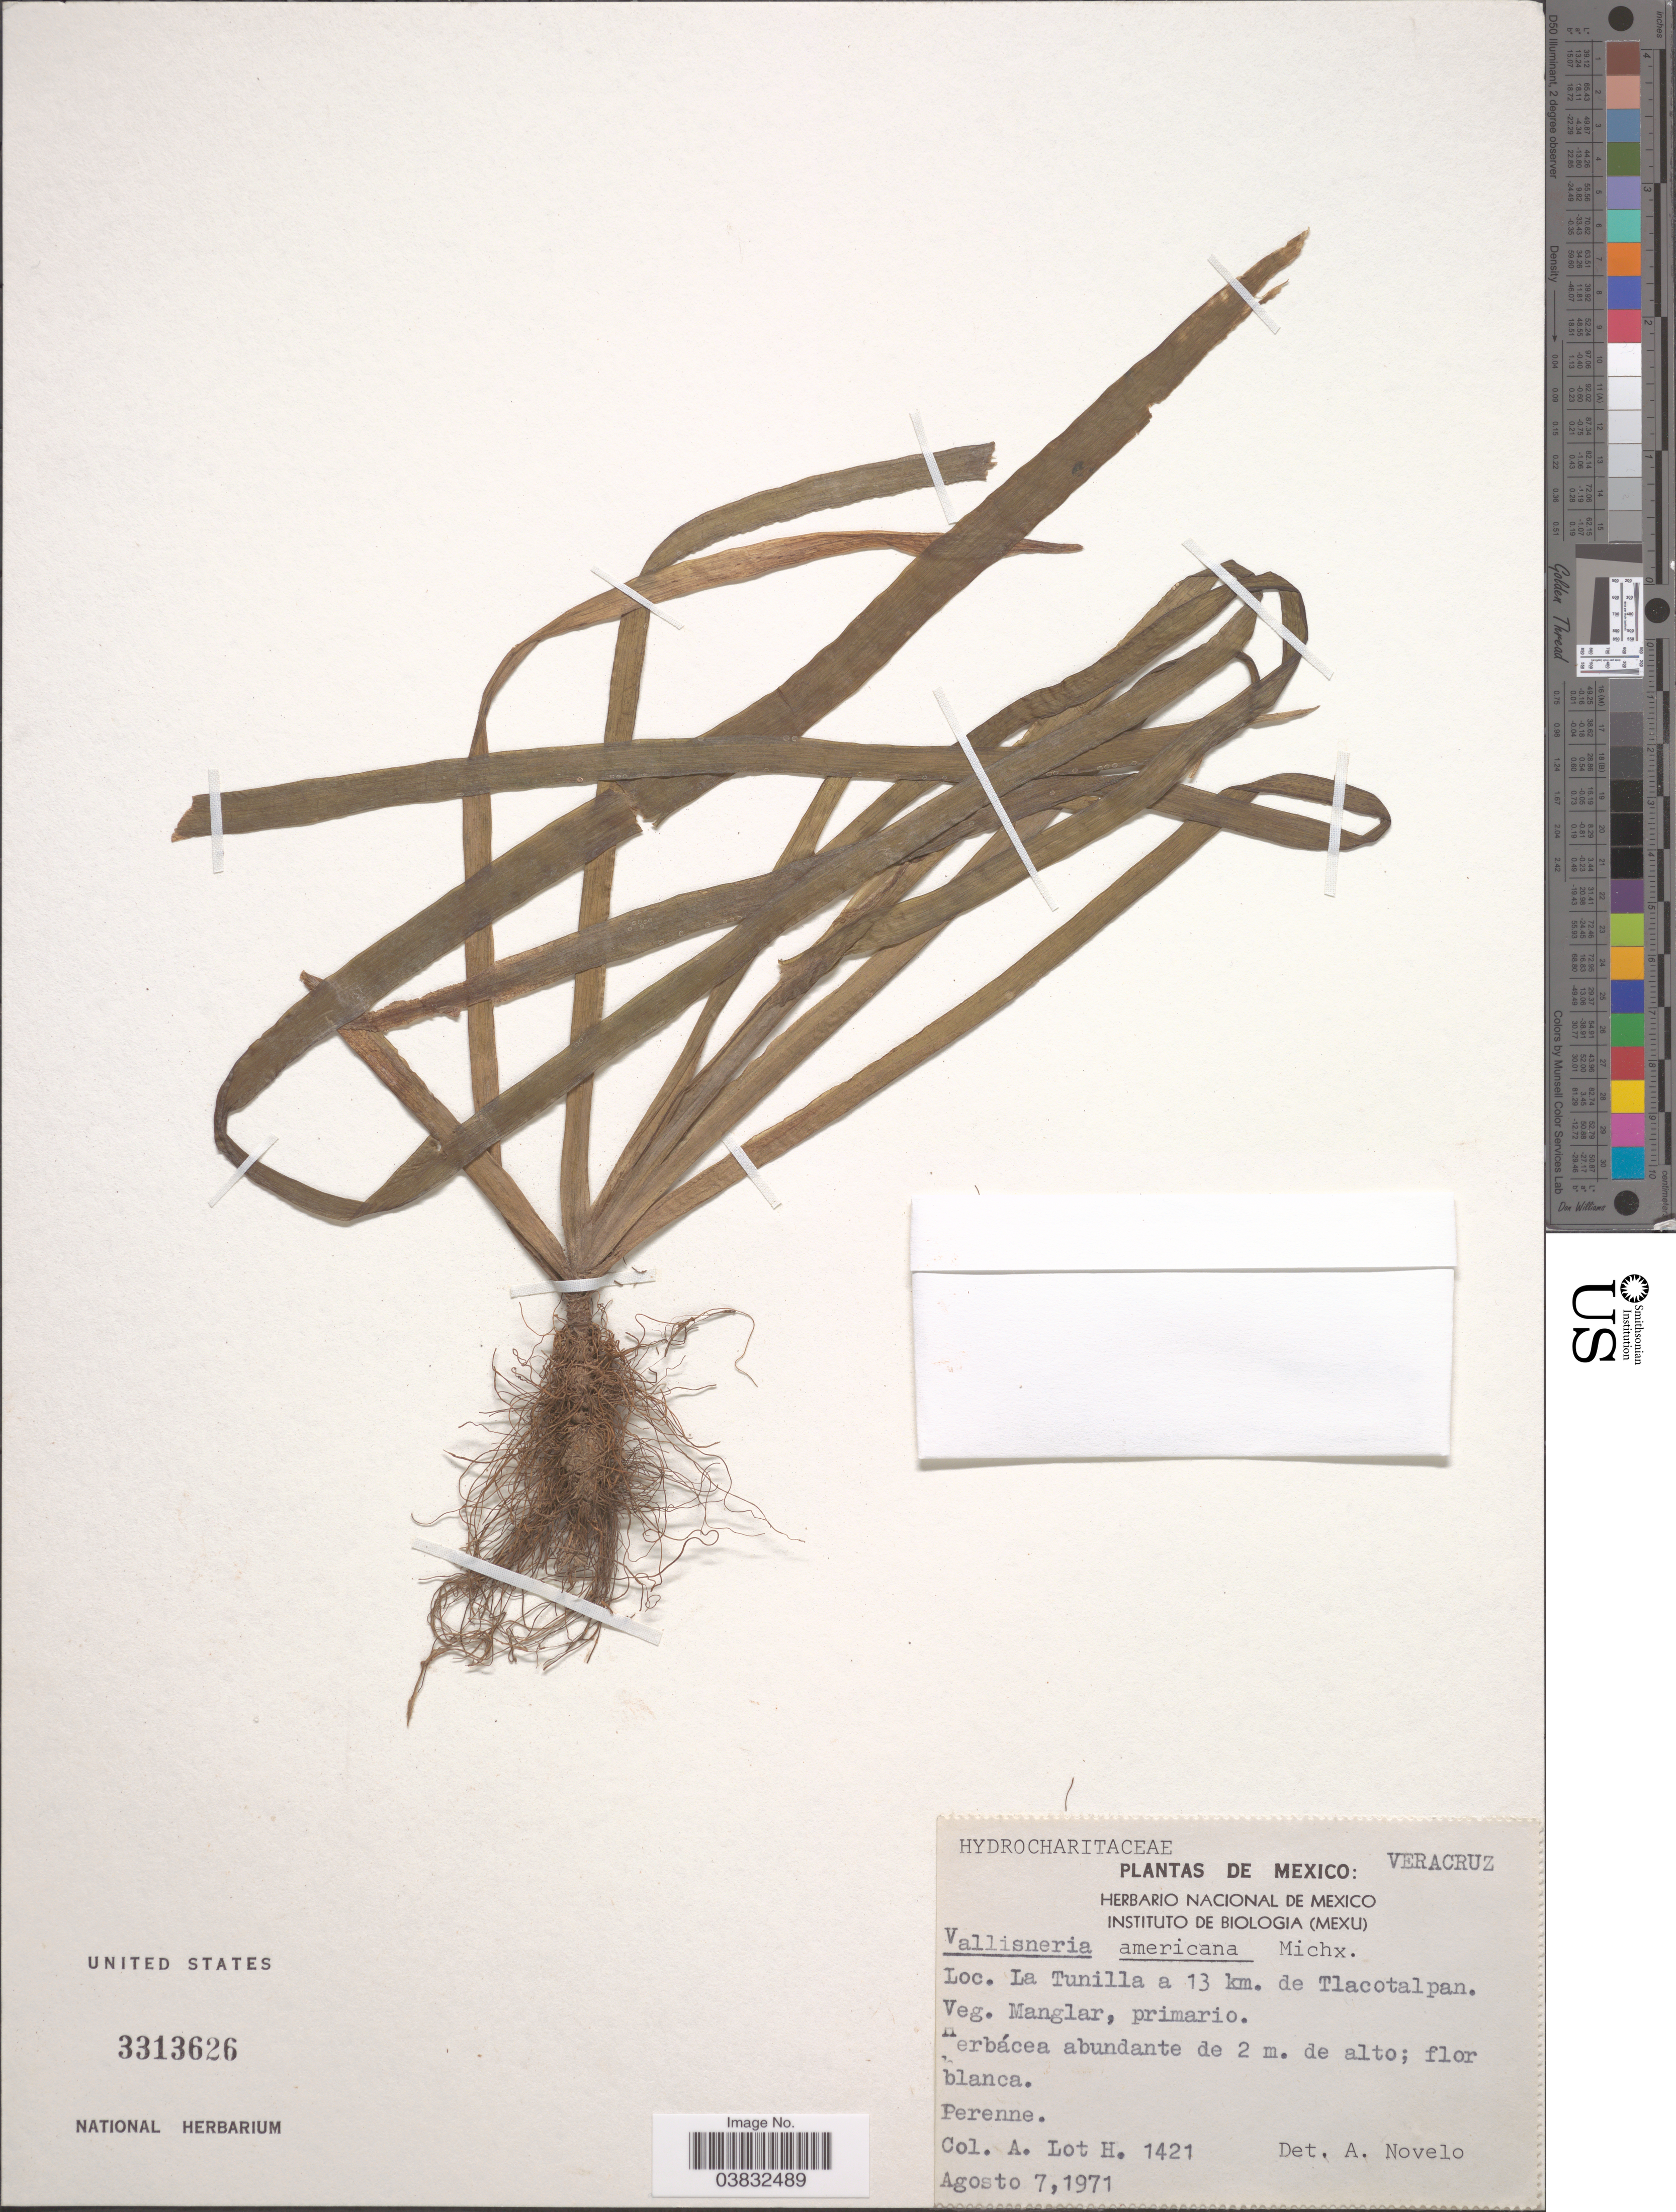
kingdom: Plantae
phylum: Tracheophyta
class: Liliopsida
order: Alismatales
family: Hydrocharitaceae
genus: Vallisneria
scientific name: Vallisneria americana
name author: Michx.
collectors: A. Lot Helgueras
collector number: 1421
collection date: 1971-08-07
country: Mexico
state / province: Veracruz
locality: Veracruz. La Tunilla a 13 km. de Tlacotalpan.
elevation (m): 2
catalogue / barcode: US 3313626